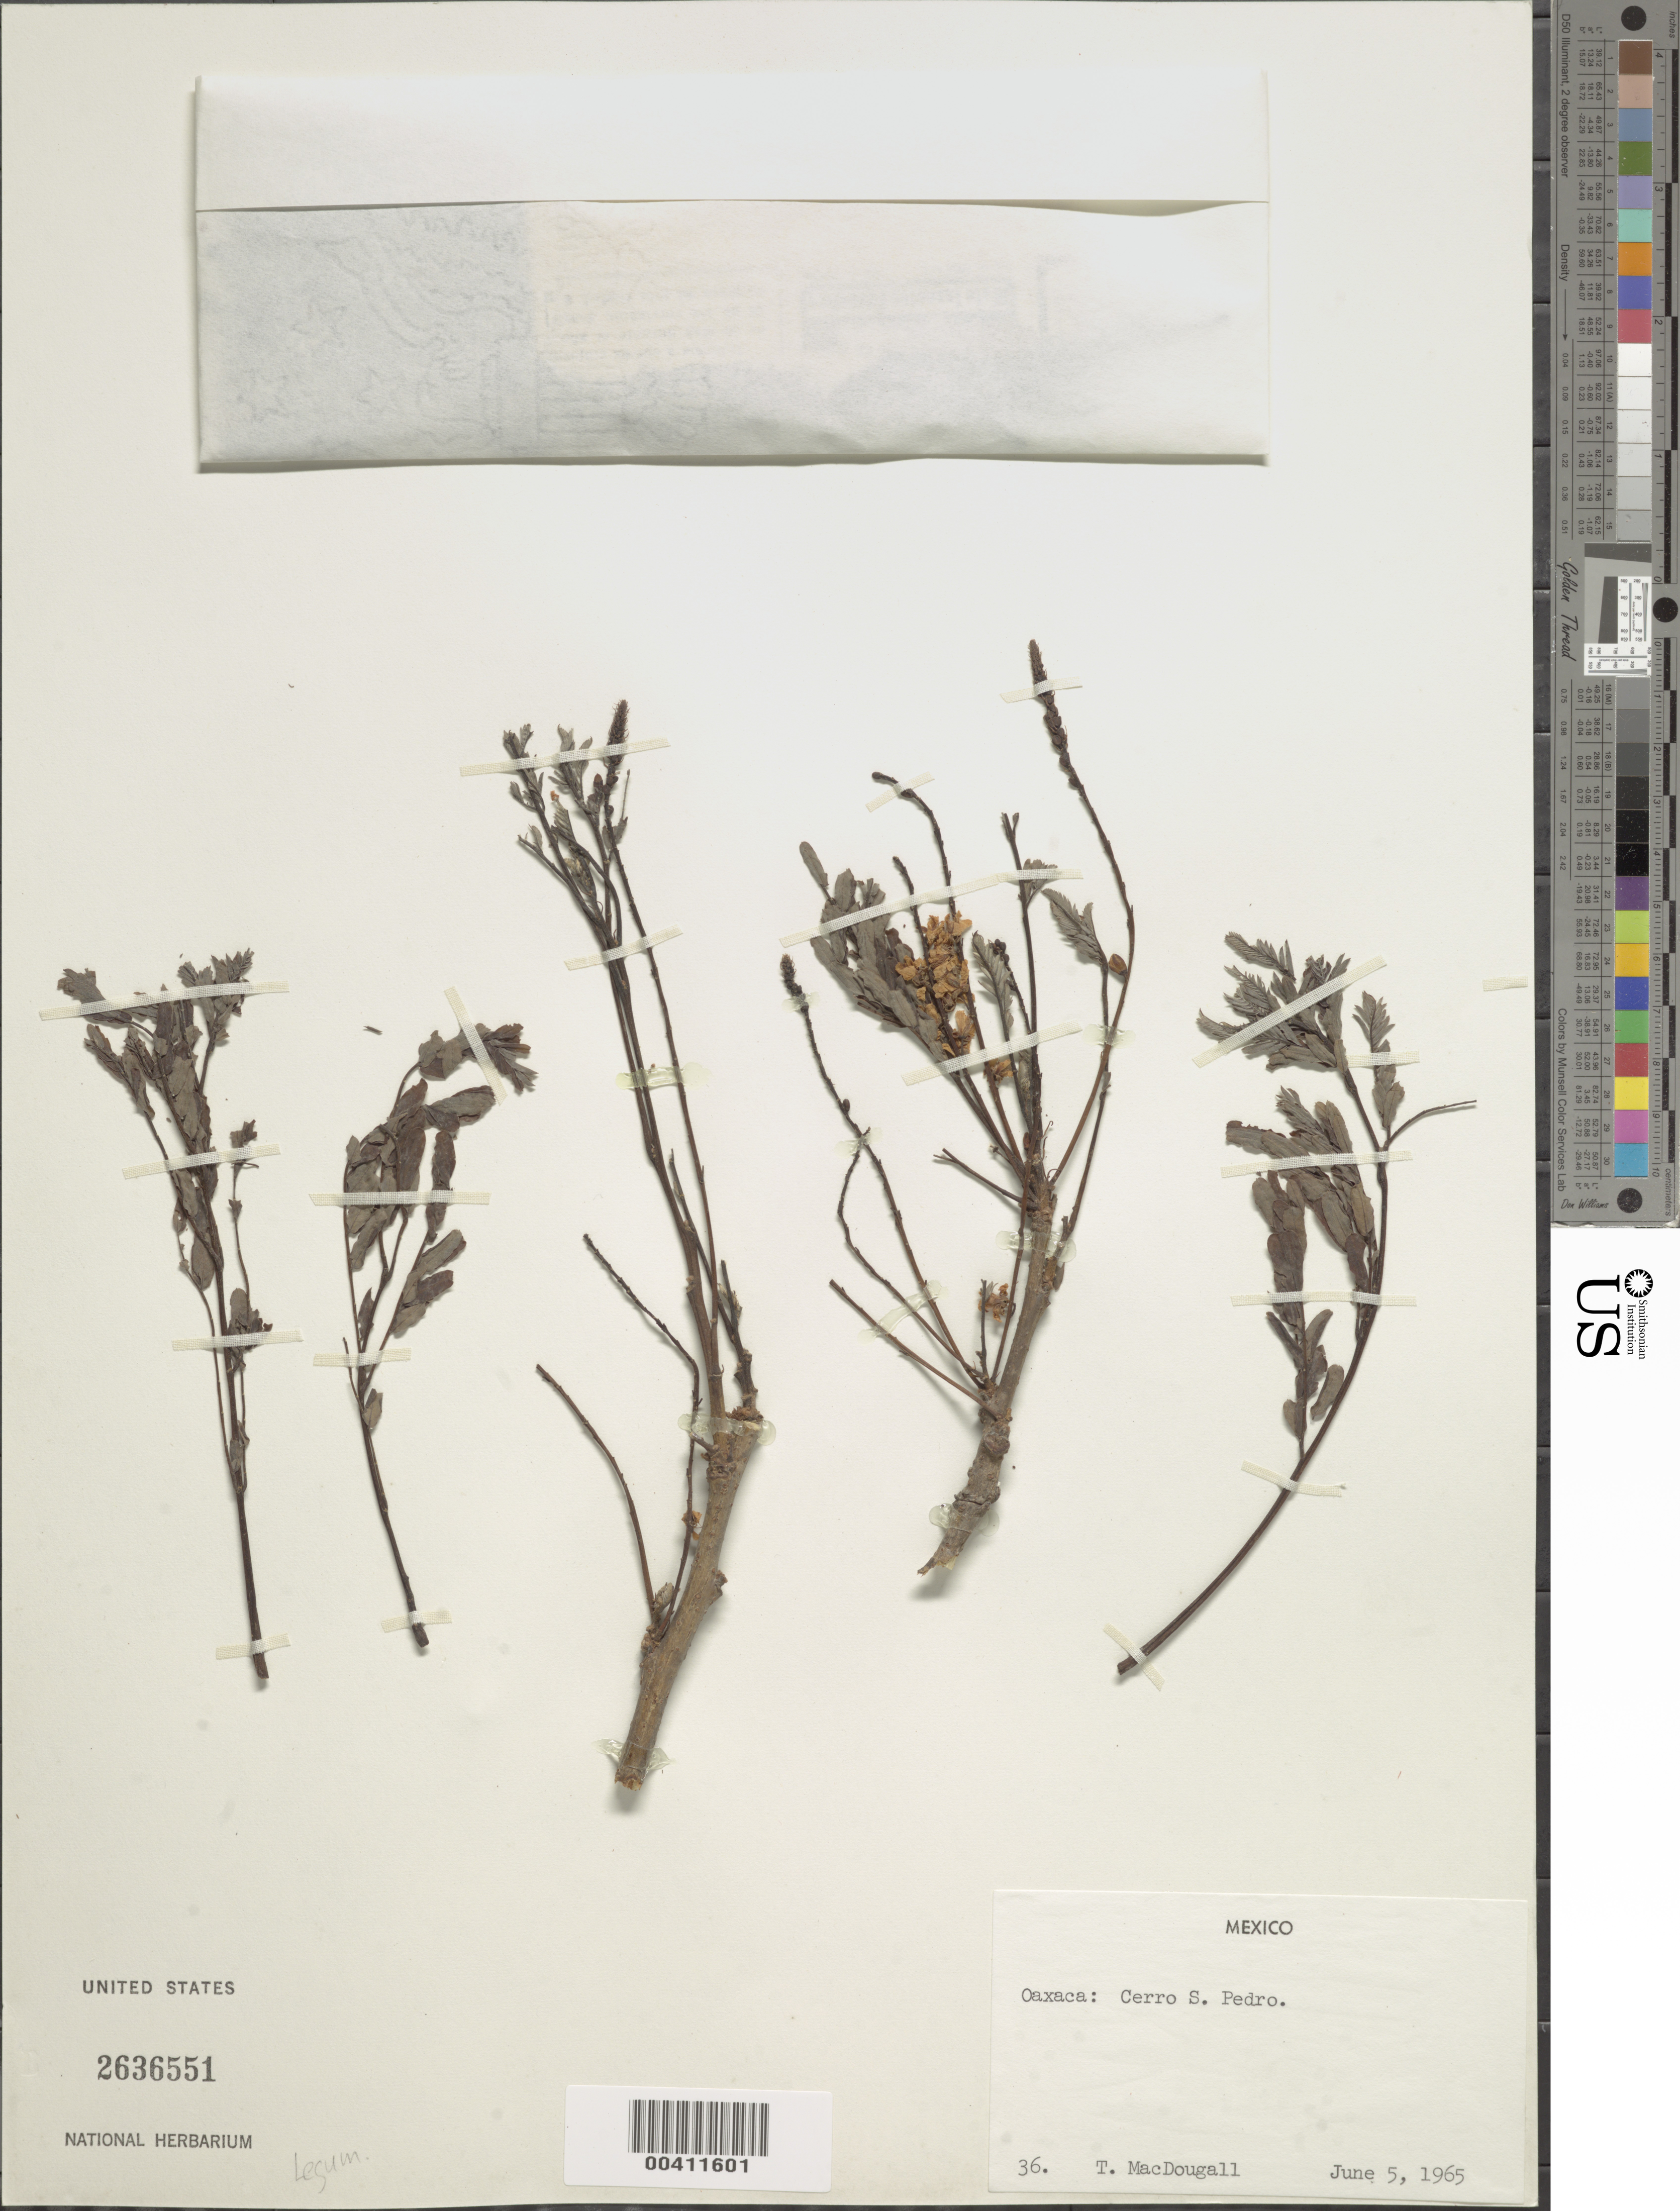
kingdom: Plantae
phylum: Tracheophyta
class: Magnoliopsida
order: Fabales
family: Fabaceae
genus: Conzattia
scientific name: Conzattia multiflora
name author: (B.L. Rob.) Standl.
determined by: Mansano, V. F.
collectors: T. Macdougall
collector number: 36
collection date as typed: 05 Jun 1965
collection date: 1965-06-05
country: Mexico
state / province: Oaxaca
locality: Cerro s. pedro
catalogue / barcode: US 2636551